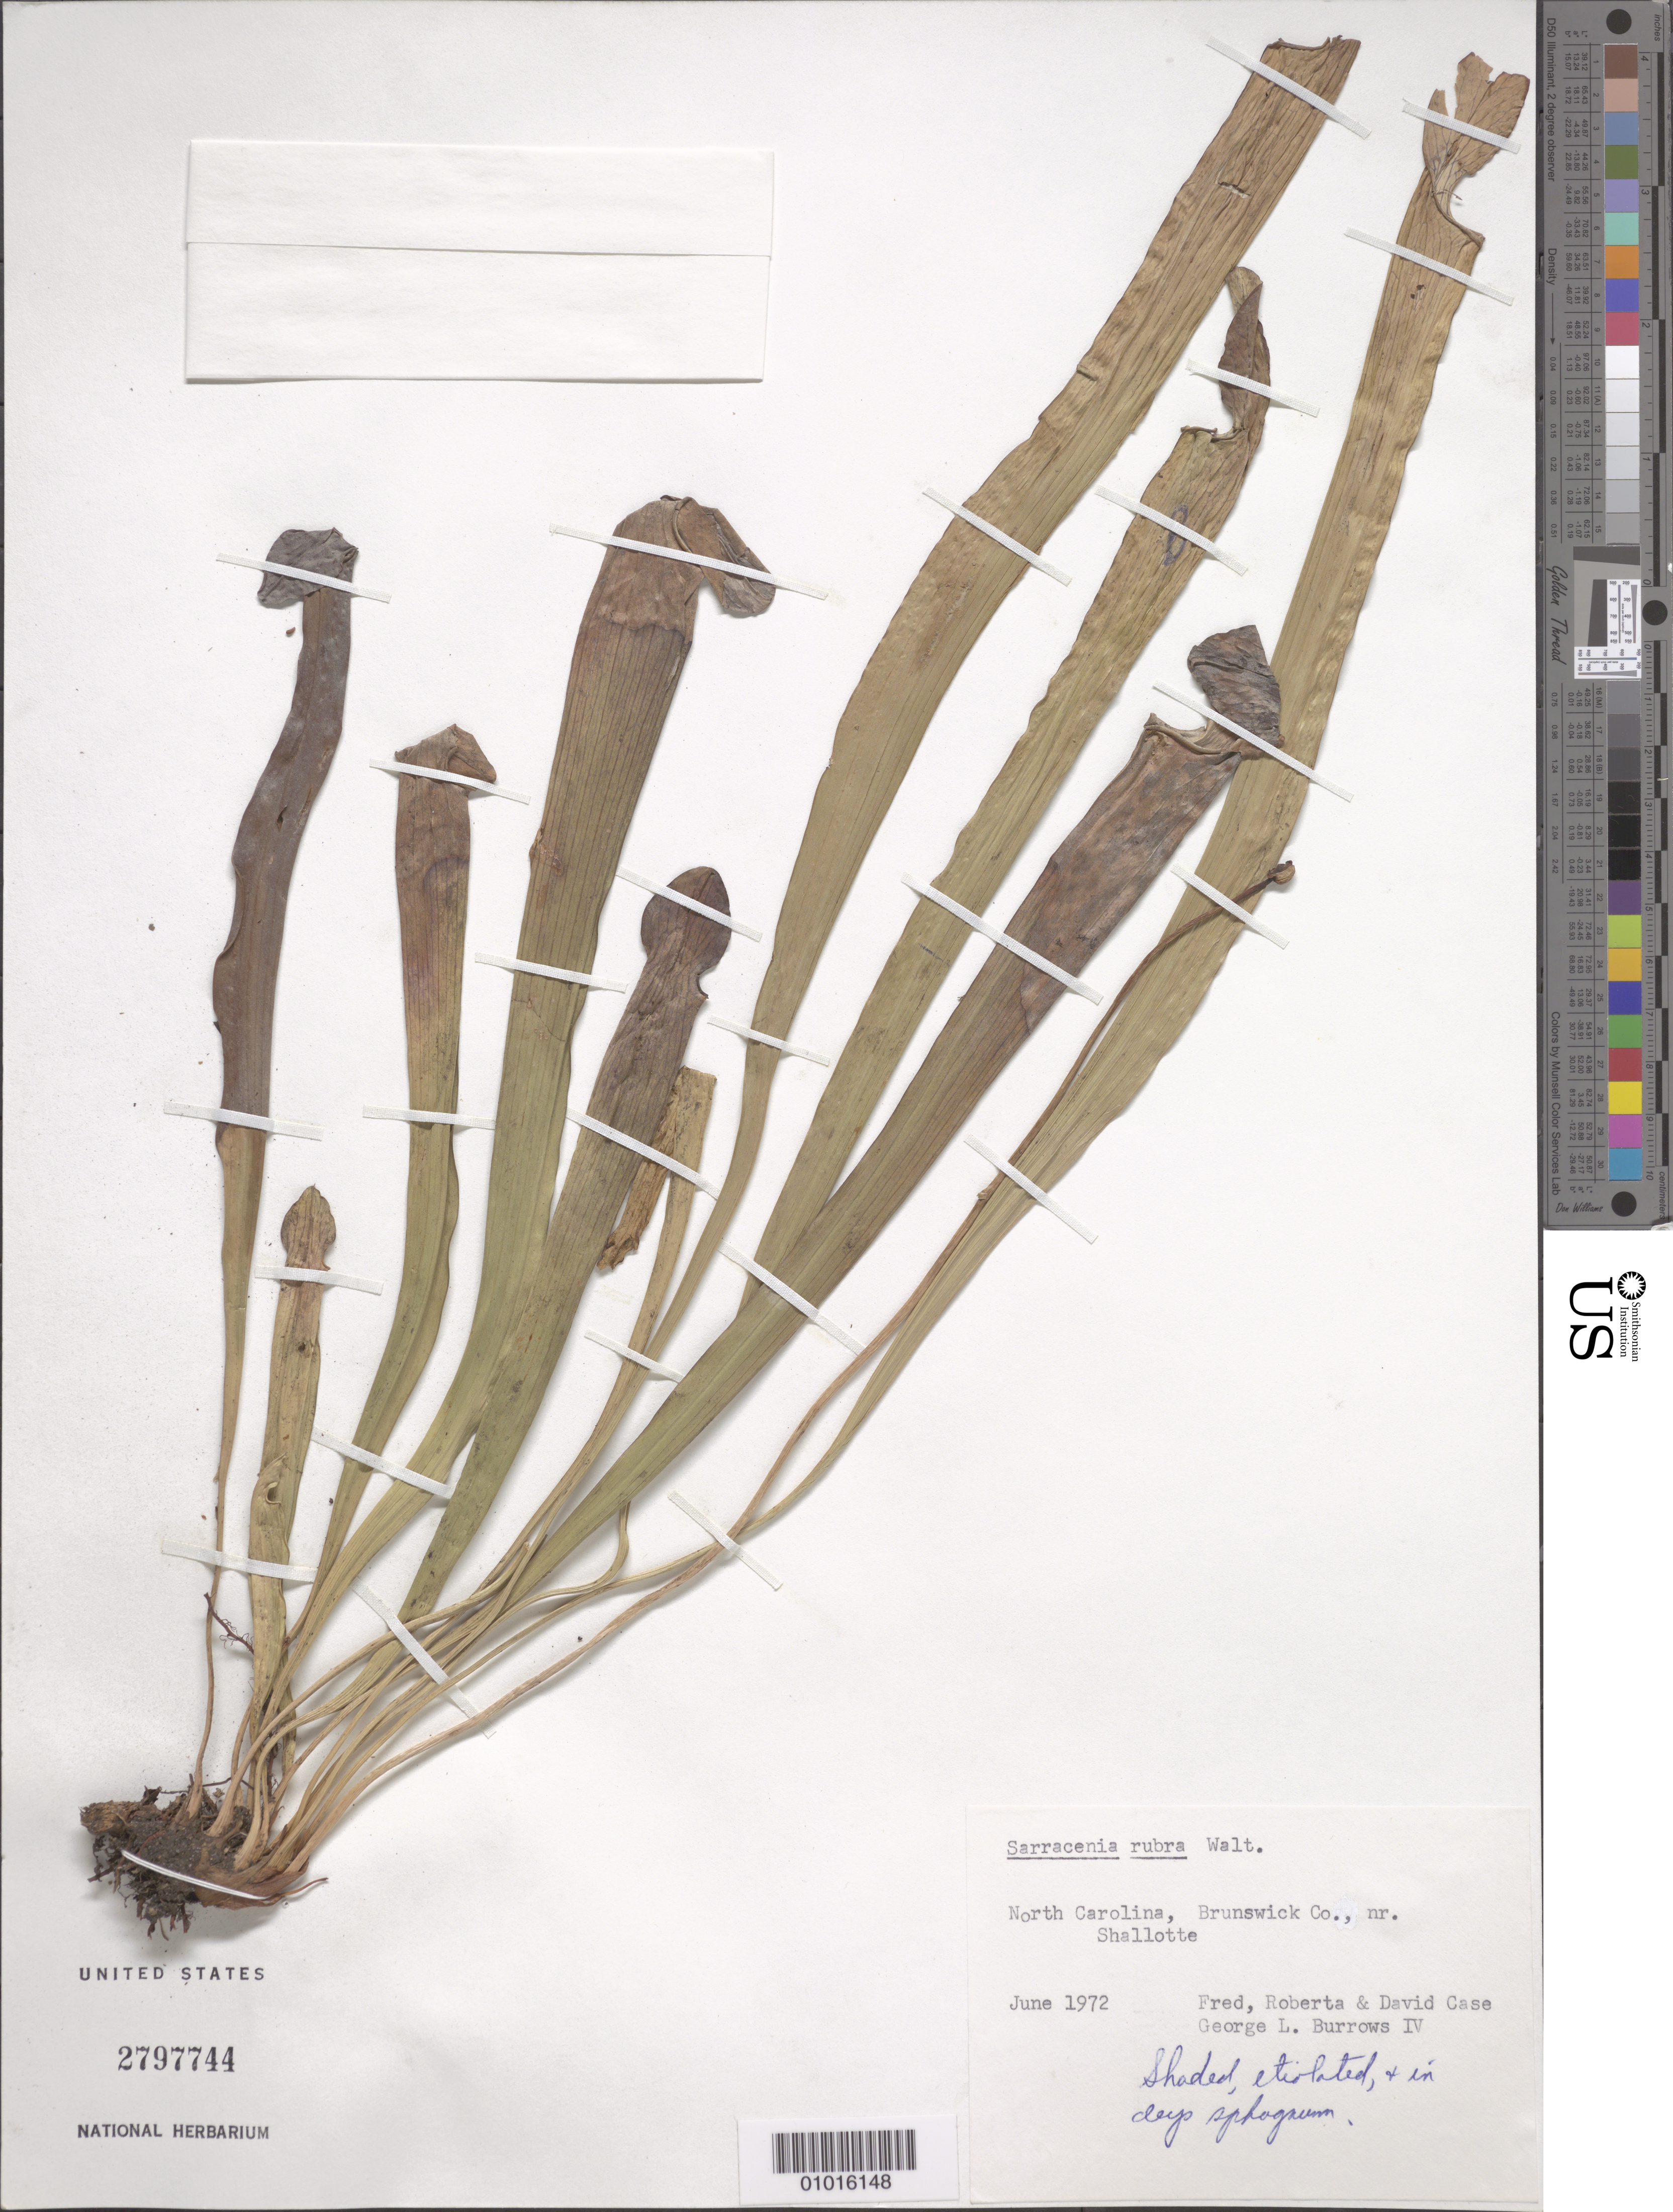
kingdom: Plantae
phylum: Tracheophyta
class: Magnoliopsida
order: Ericales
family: Sarraceniaceae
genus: Sarracenia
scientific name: Sarracenia rubra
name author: Walter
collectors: F. Case, R. B. Case & G. Burrows IV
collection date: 1972-06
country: United States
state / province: North Carolina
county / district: Brunswick Co.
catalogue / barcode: US 2797744